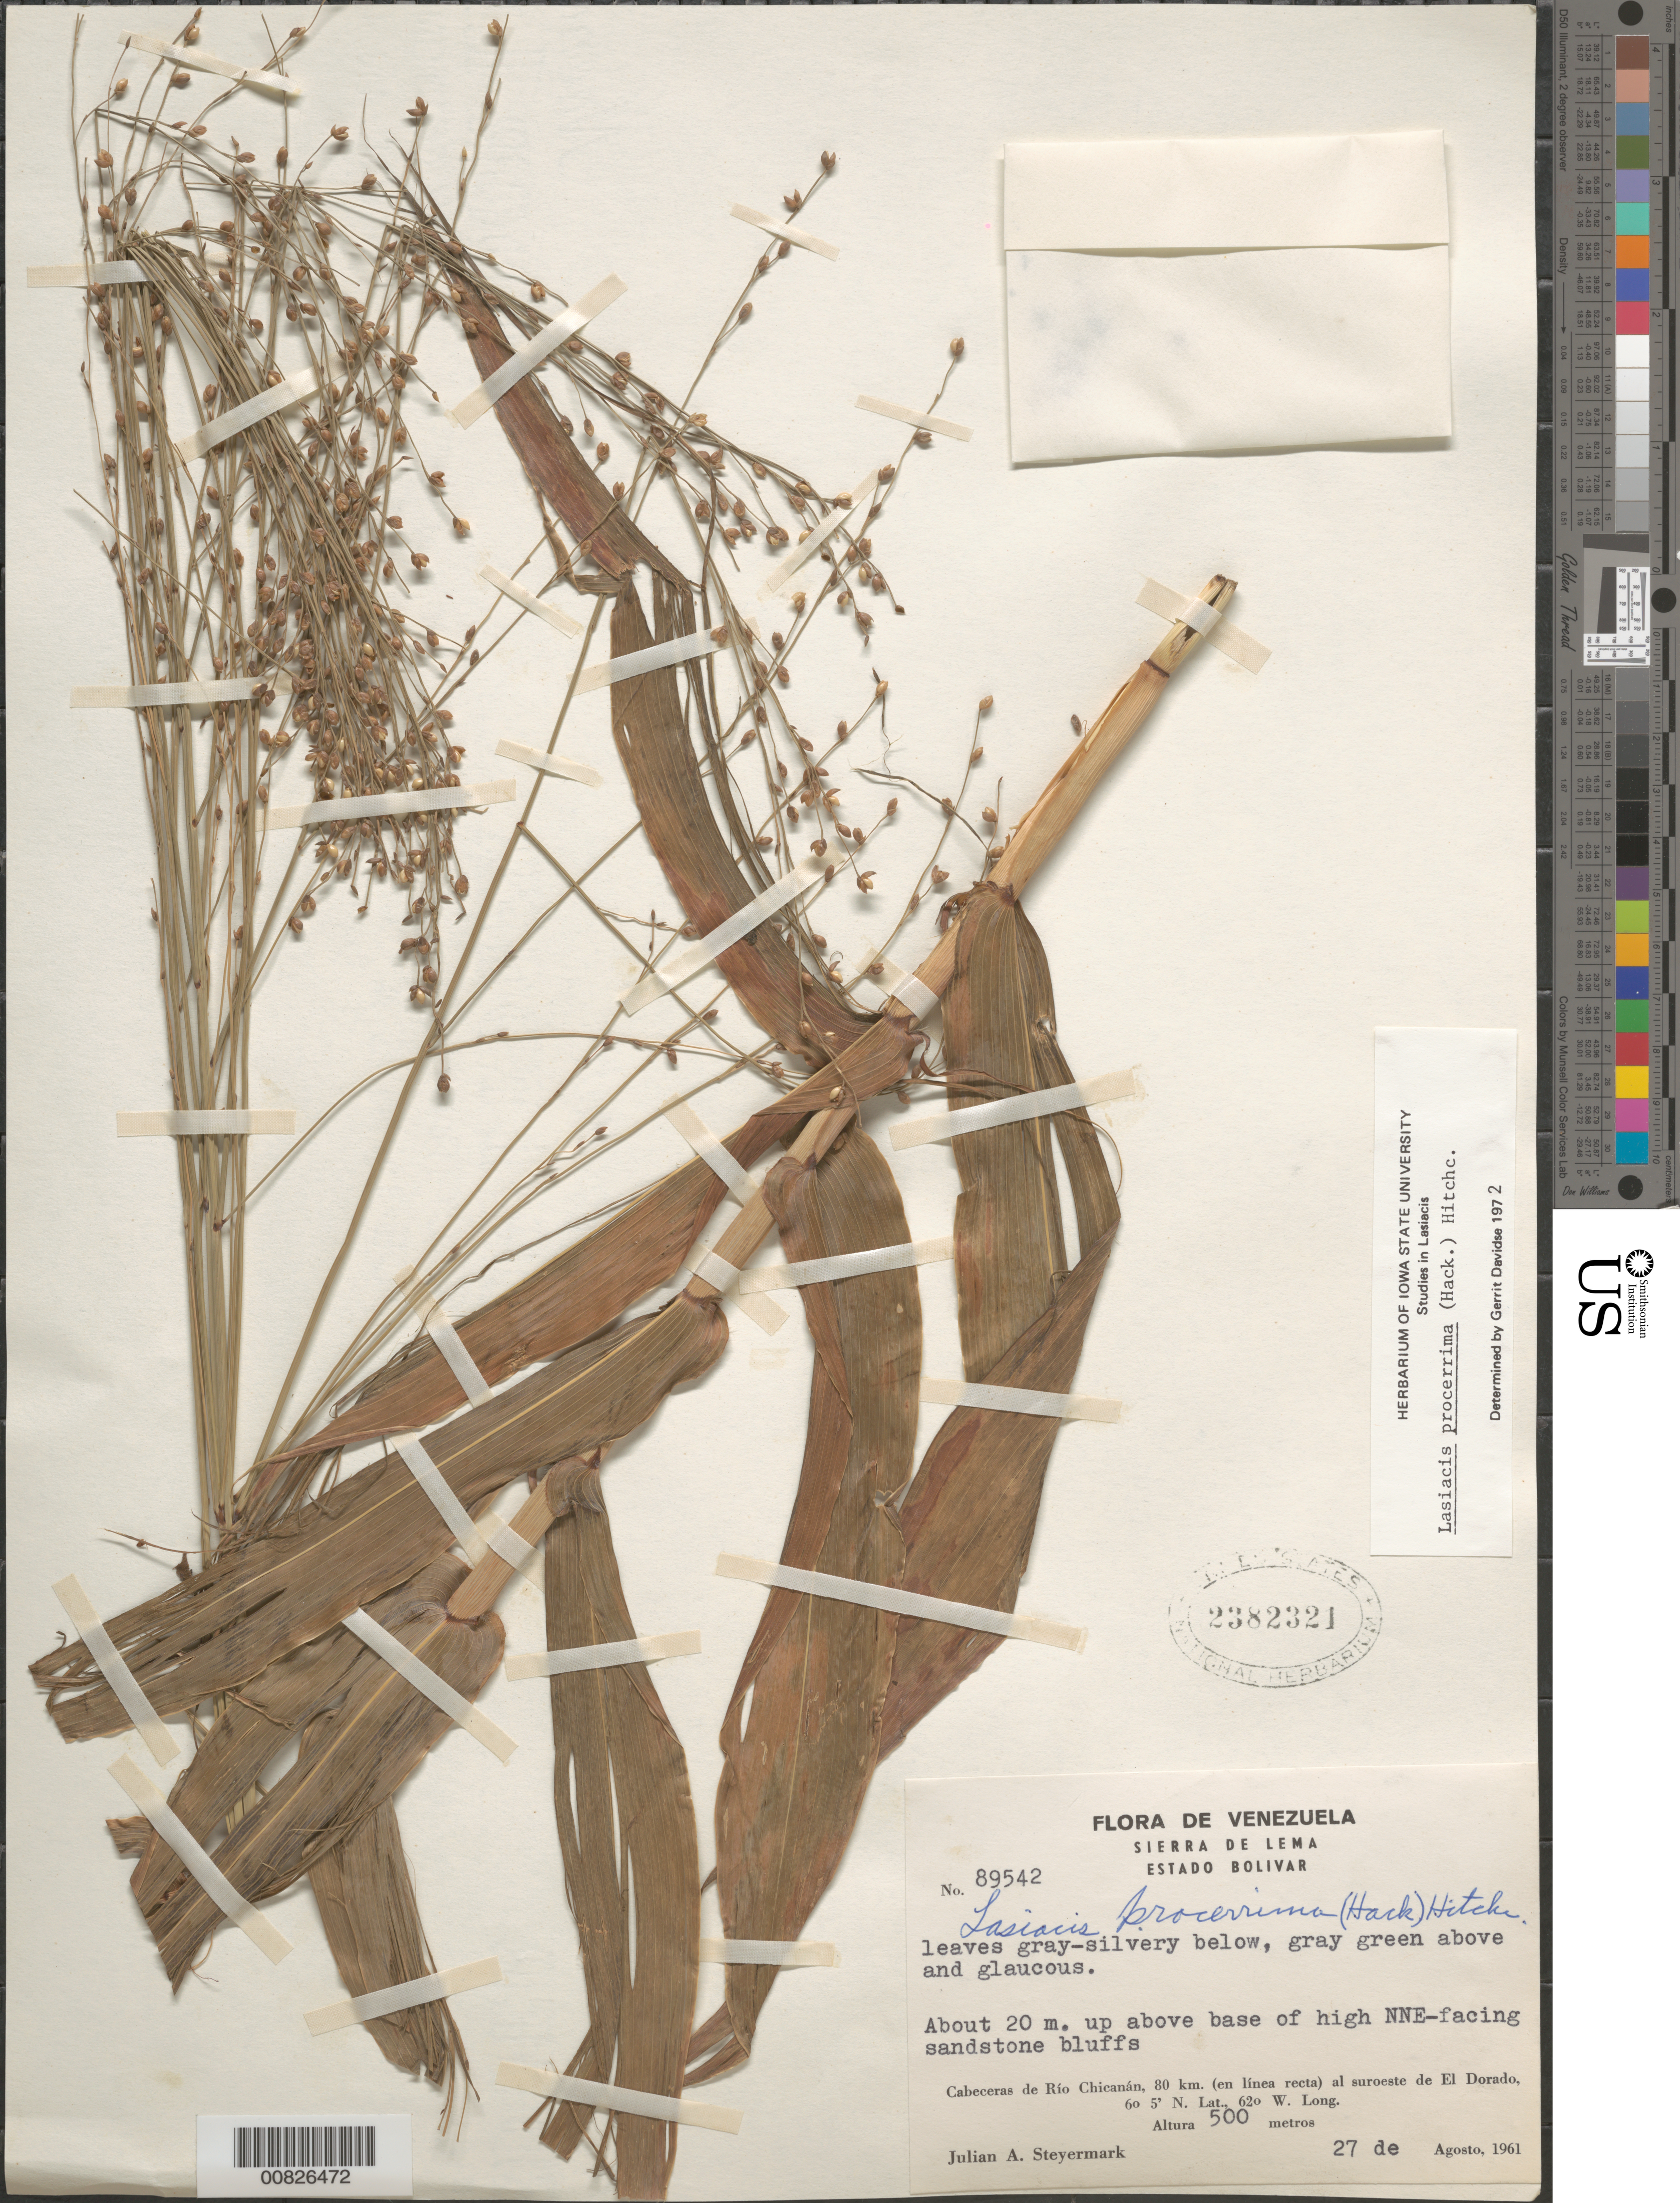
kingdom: Plantae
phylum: Tracheophyta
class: Liliopsida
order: Poales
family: Poaceae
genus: Lasiacis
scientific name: Lasiacis procerrima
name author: (Hack.) Hitchc.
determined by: Davidse, Gerrit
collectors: J. Steyermark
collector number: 89542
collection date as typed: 27-Aug-61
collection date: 1961-08-27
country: Venezuela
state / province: Bolívar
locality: Sierra de Lema, Cabeceras de Río Chicanán, 80 km in straight line to SW of El Dorado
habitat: About 20 m above base of high NNE-facing sandstone bluffs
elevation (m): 500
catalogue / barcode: US 2382321